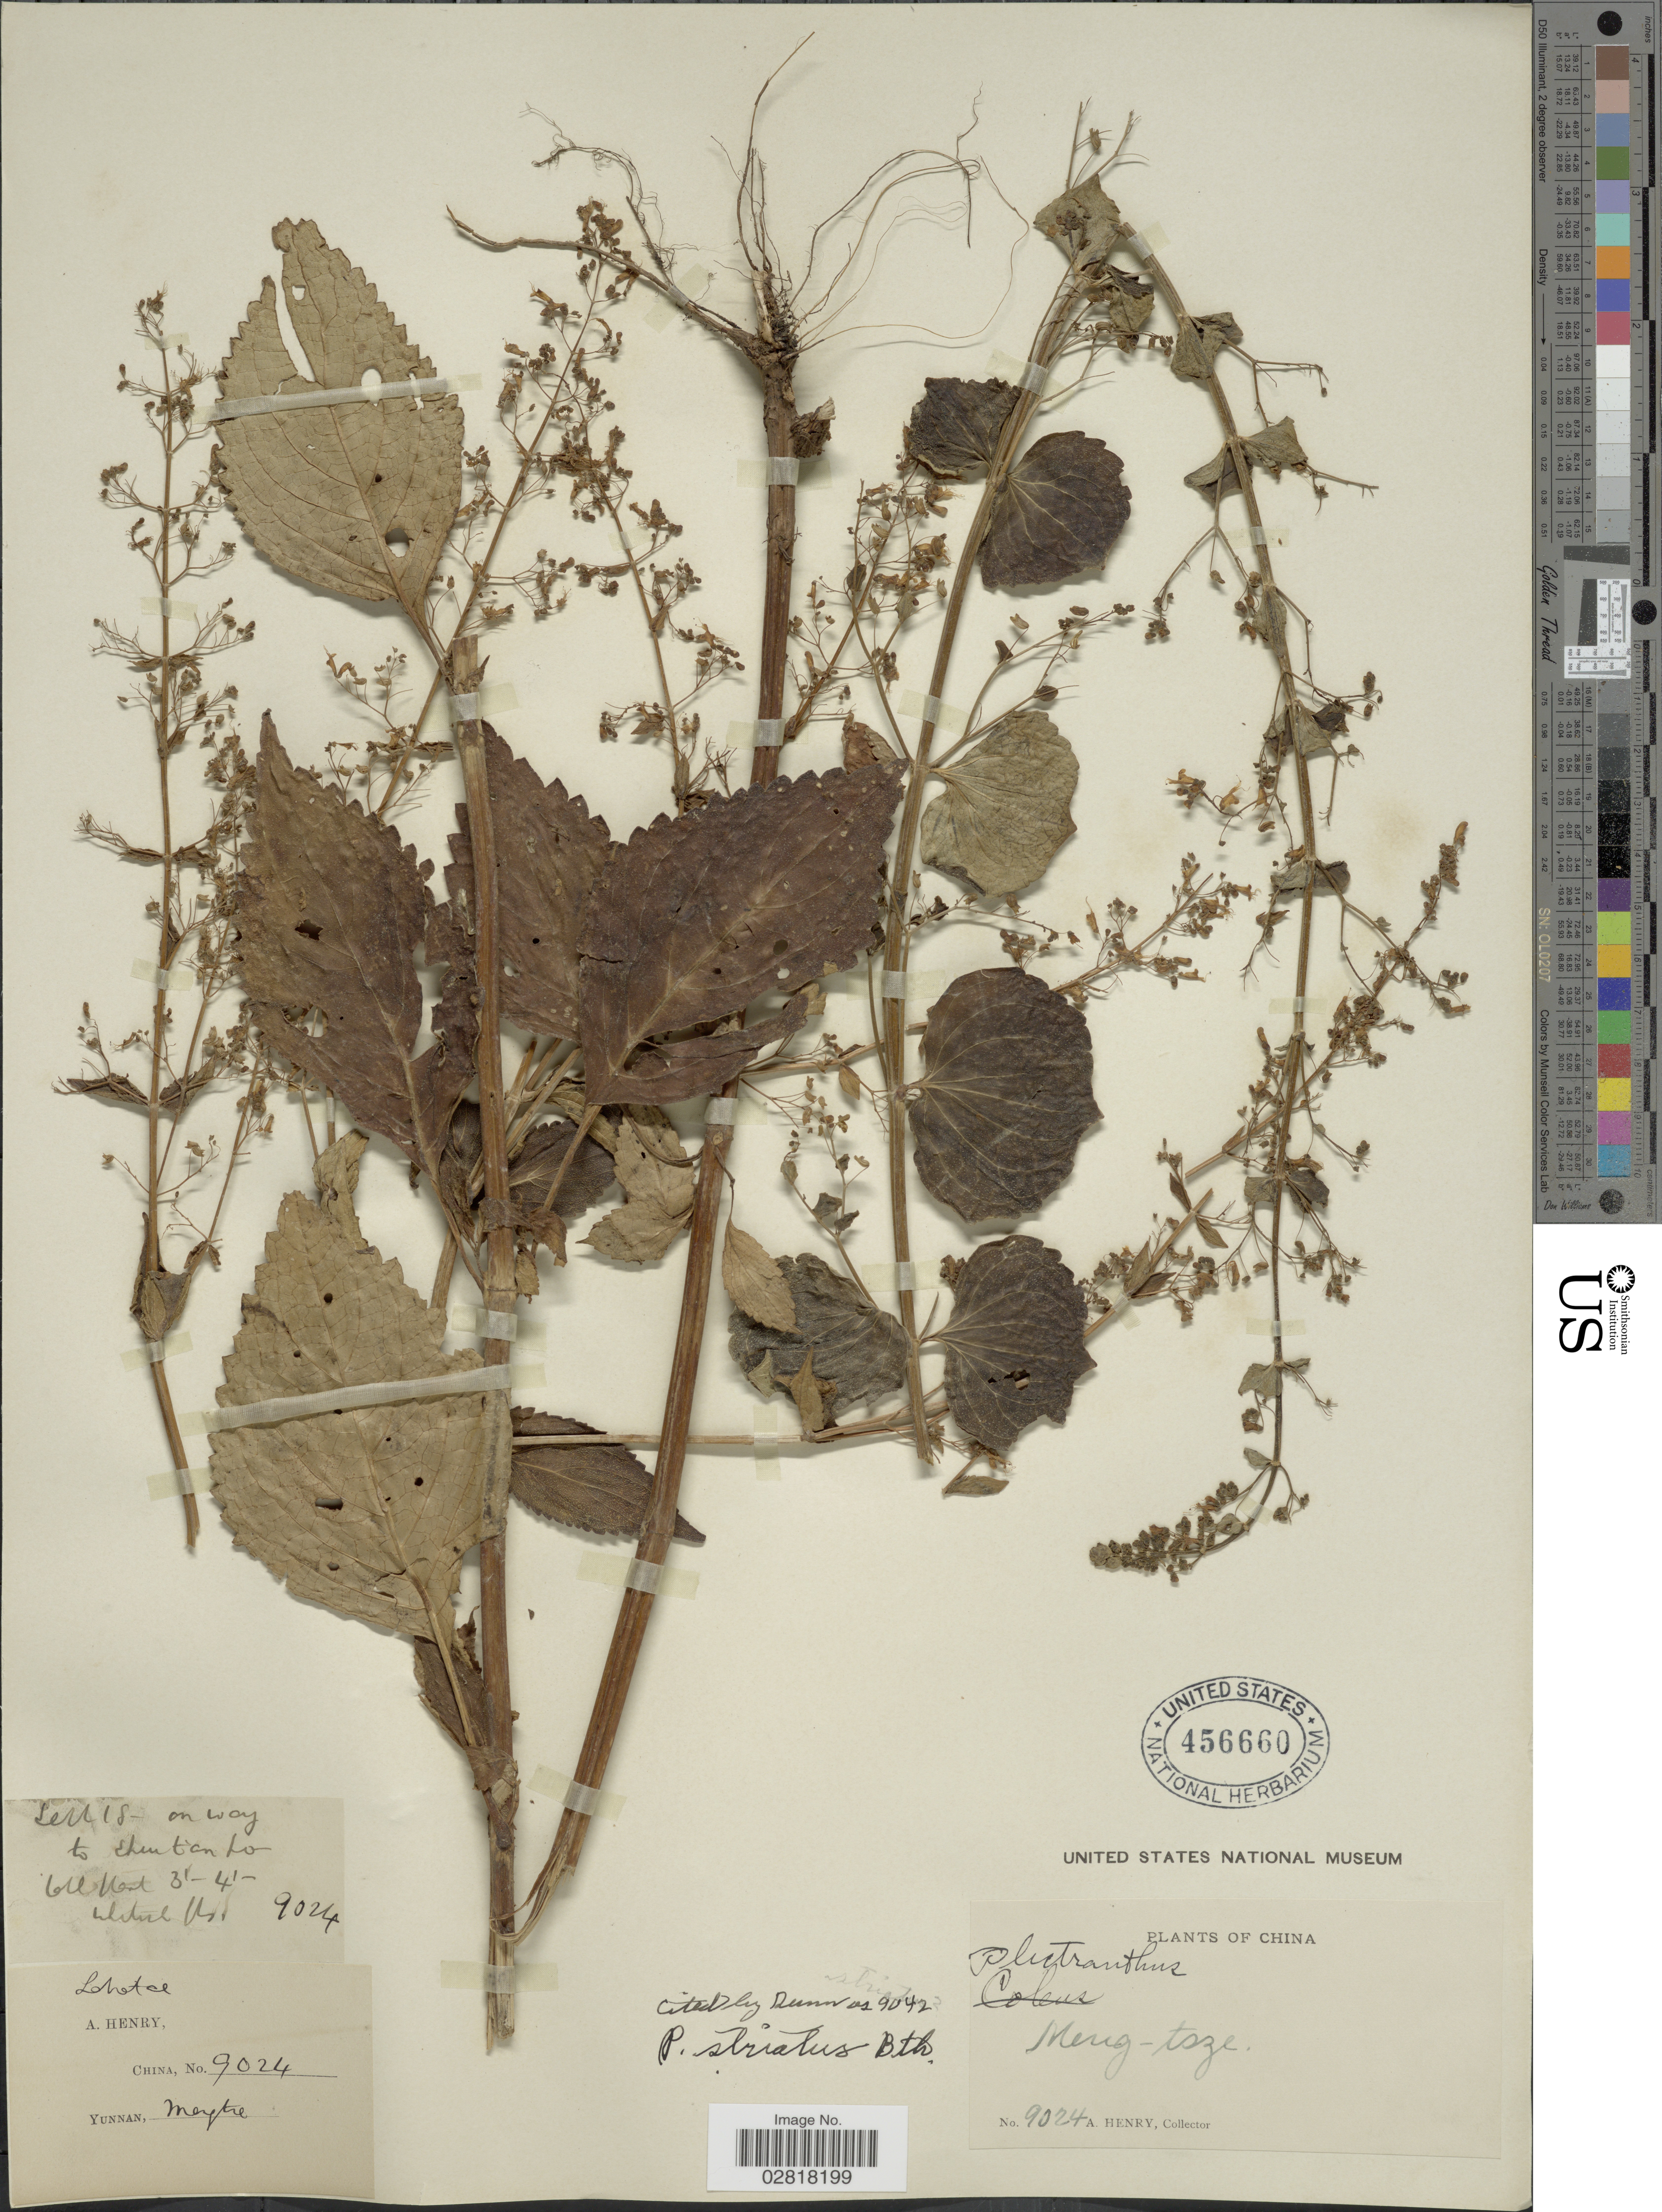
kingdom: Plantae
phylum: Tracheophyta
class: Magnoliopsida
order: Lamiales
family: Lamiaceae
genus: Plectranthus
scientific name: Plectranthus striatus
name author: Benth.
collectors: A. Henry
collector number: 9024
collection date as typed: Transcribed d/m/y: /9/18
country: China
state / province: Yunnan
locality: Meng-tsze.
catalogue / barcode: US 456660